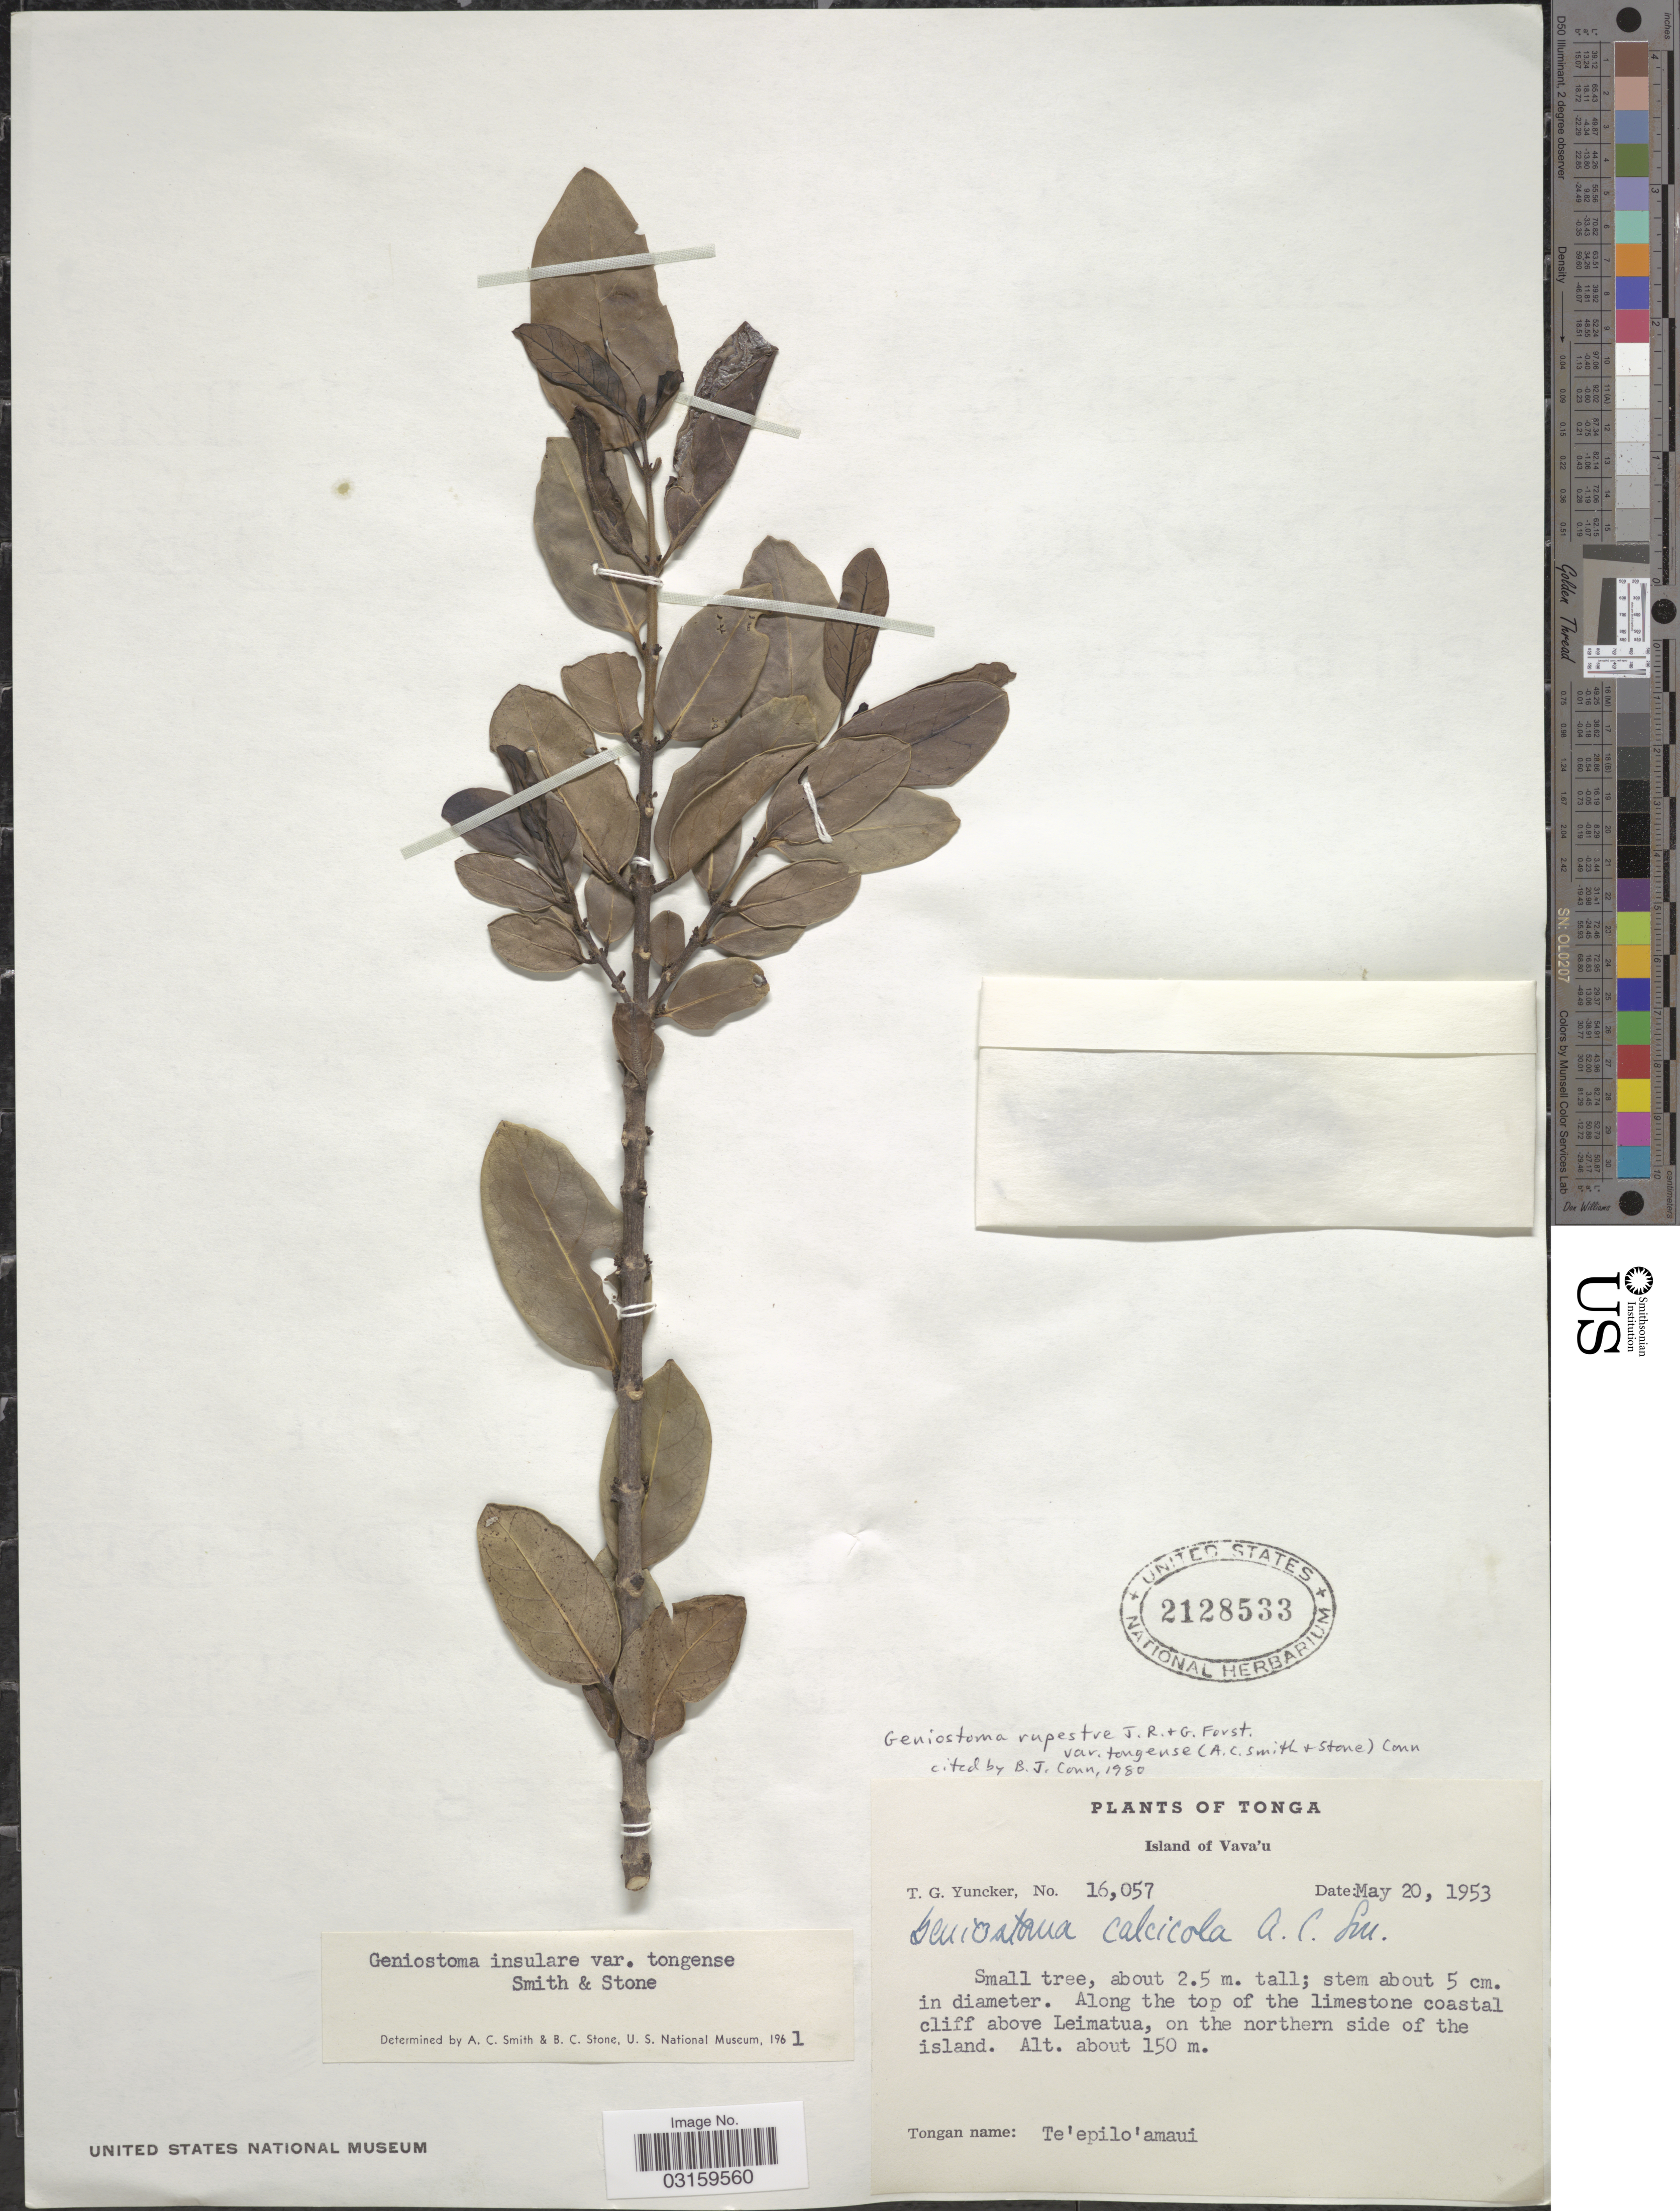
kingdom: Plantae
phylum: Tracheophyta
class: Magnoliopsida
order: Gentianales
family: Loganiaceae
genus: Geniostoma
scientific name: Geniostoma rupestre var. tongense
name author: J.R. Forst. & G. Forst.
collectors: T. G. Yuncker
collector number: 16057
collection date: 1953-05-20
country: Tonga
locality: Island of Vava'u. Along the top of the limestone coastal cliff above Leimatua, on the northern side of the island.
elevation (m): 150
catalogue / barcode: US 2128533